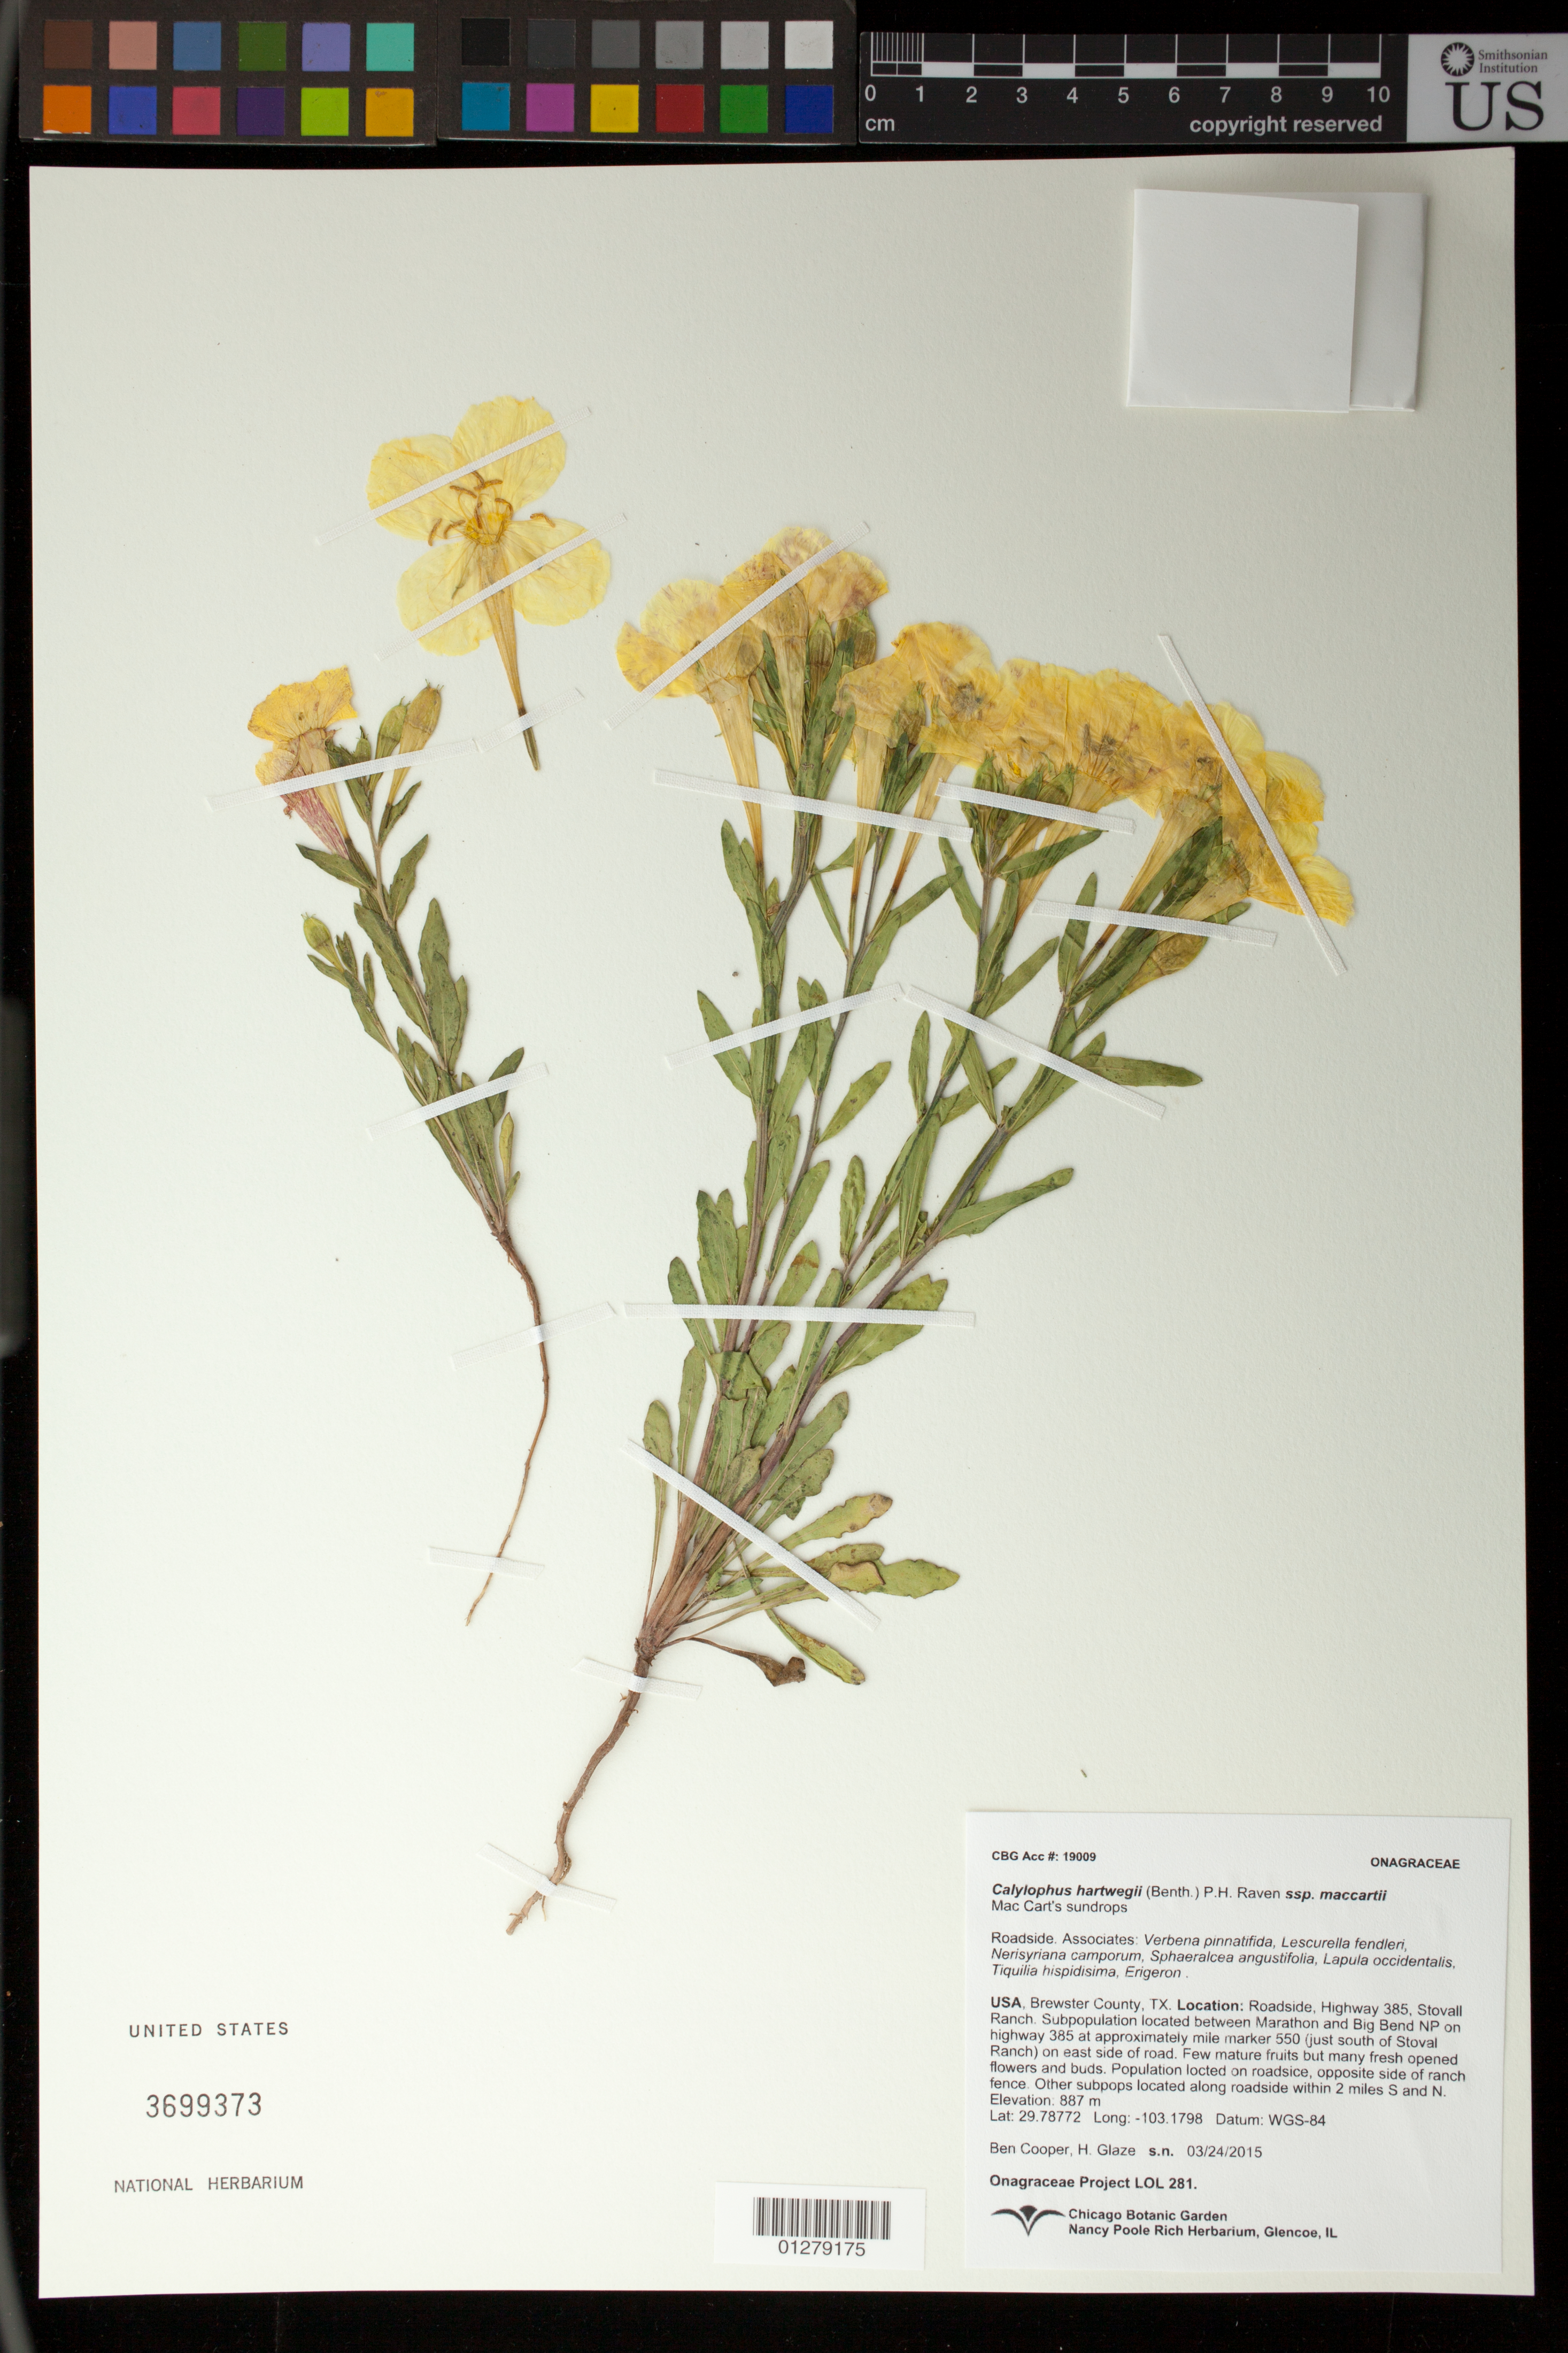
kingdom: Plantae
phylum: Tracheophyta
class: Magnoliopsida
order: Myrtales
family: Onagraceae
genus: Oenothera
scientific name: Oenothera tubicula subsp. tubicula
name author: A. Gray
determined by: Cooper, B. J.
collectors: B. J. Cooper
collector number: LOL 281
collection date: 2015-03-24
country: United States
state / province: Texas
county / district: Brewster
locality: Subpopulation located between Marathon and Big Bend NP on highway 385 at approximately mile marker 550 (just south of Stoval Ranch) on east side of road. Few mature fruits but many fresh opened flowers and buds. Population locted on roadsice, opposite side of ranch fence. Other subpops located along roadside within 2 miles S and N.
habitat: Roadside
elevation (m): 887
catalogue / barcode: US 3699373